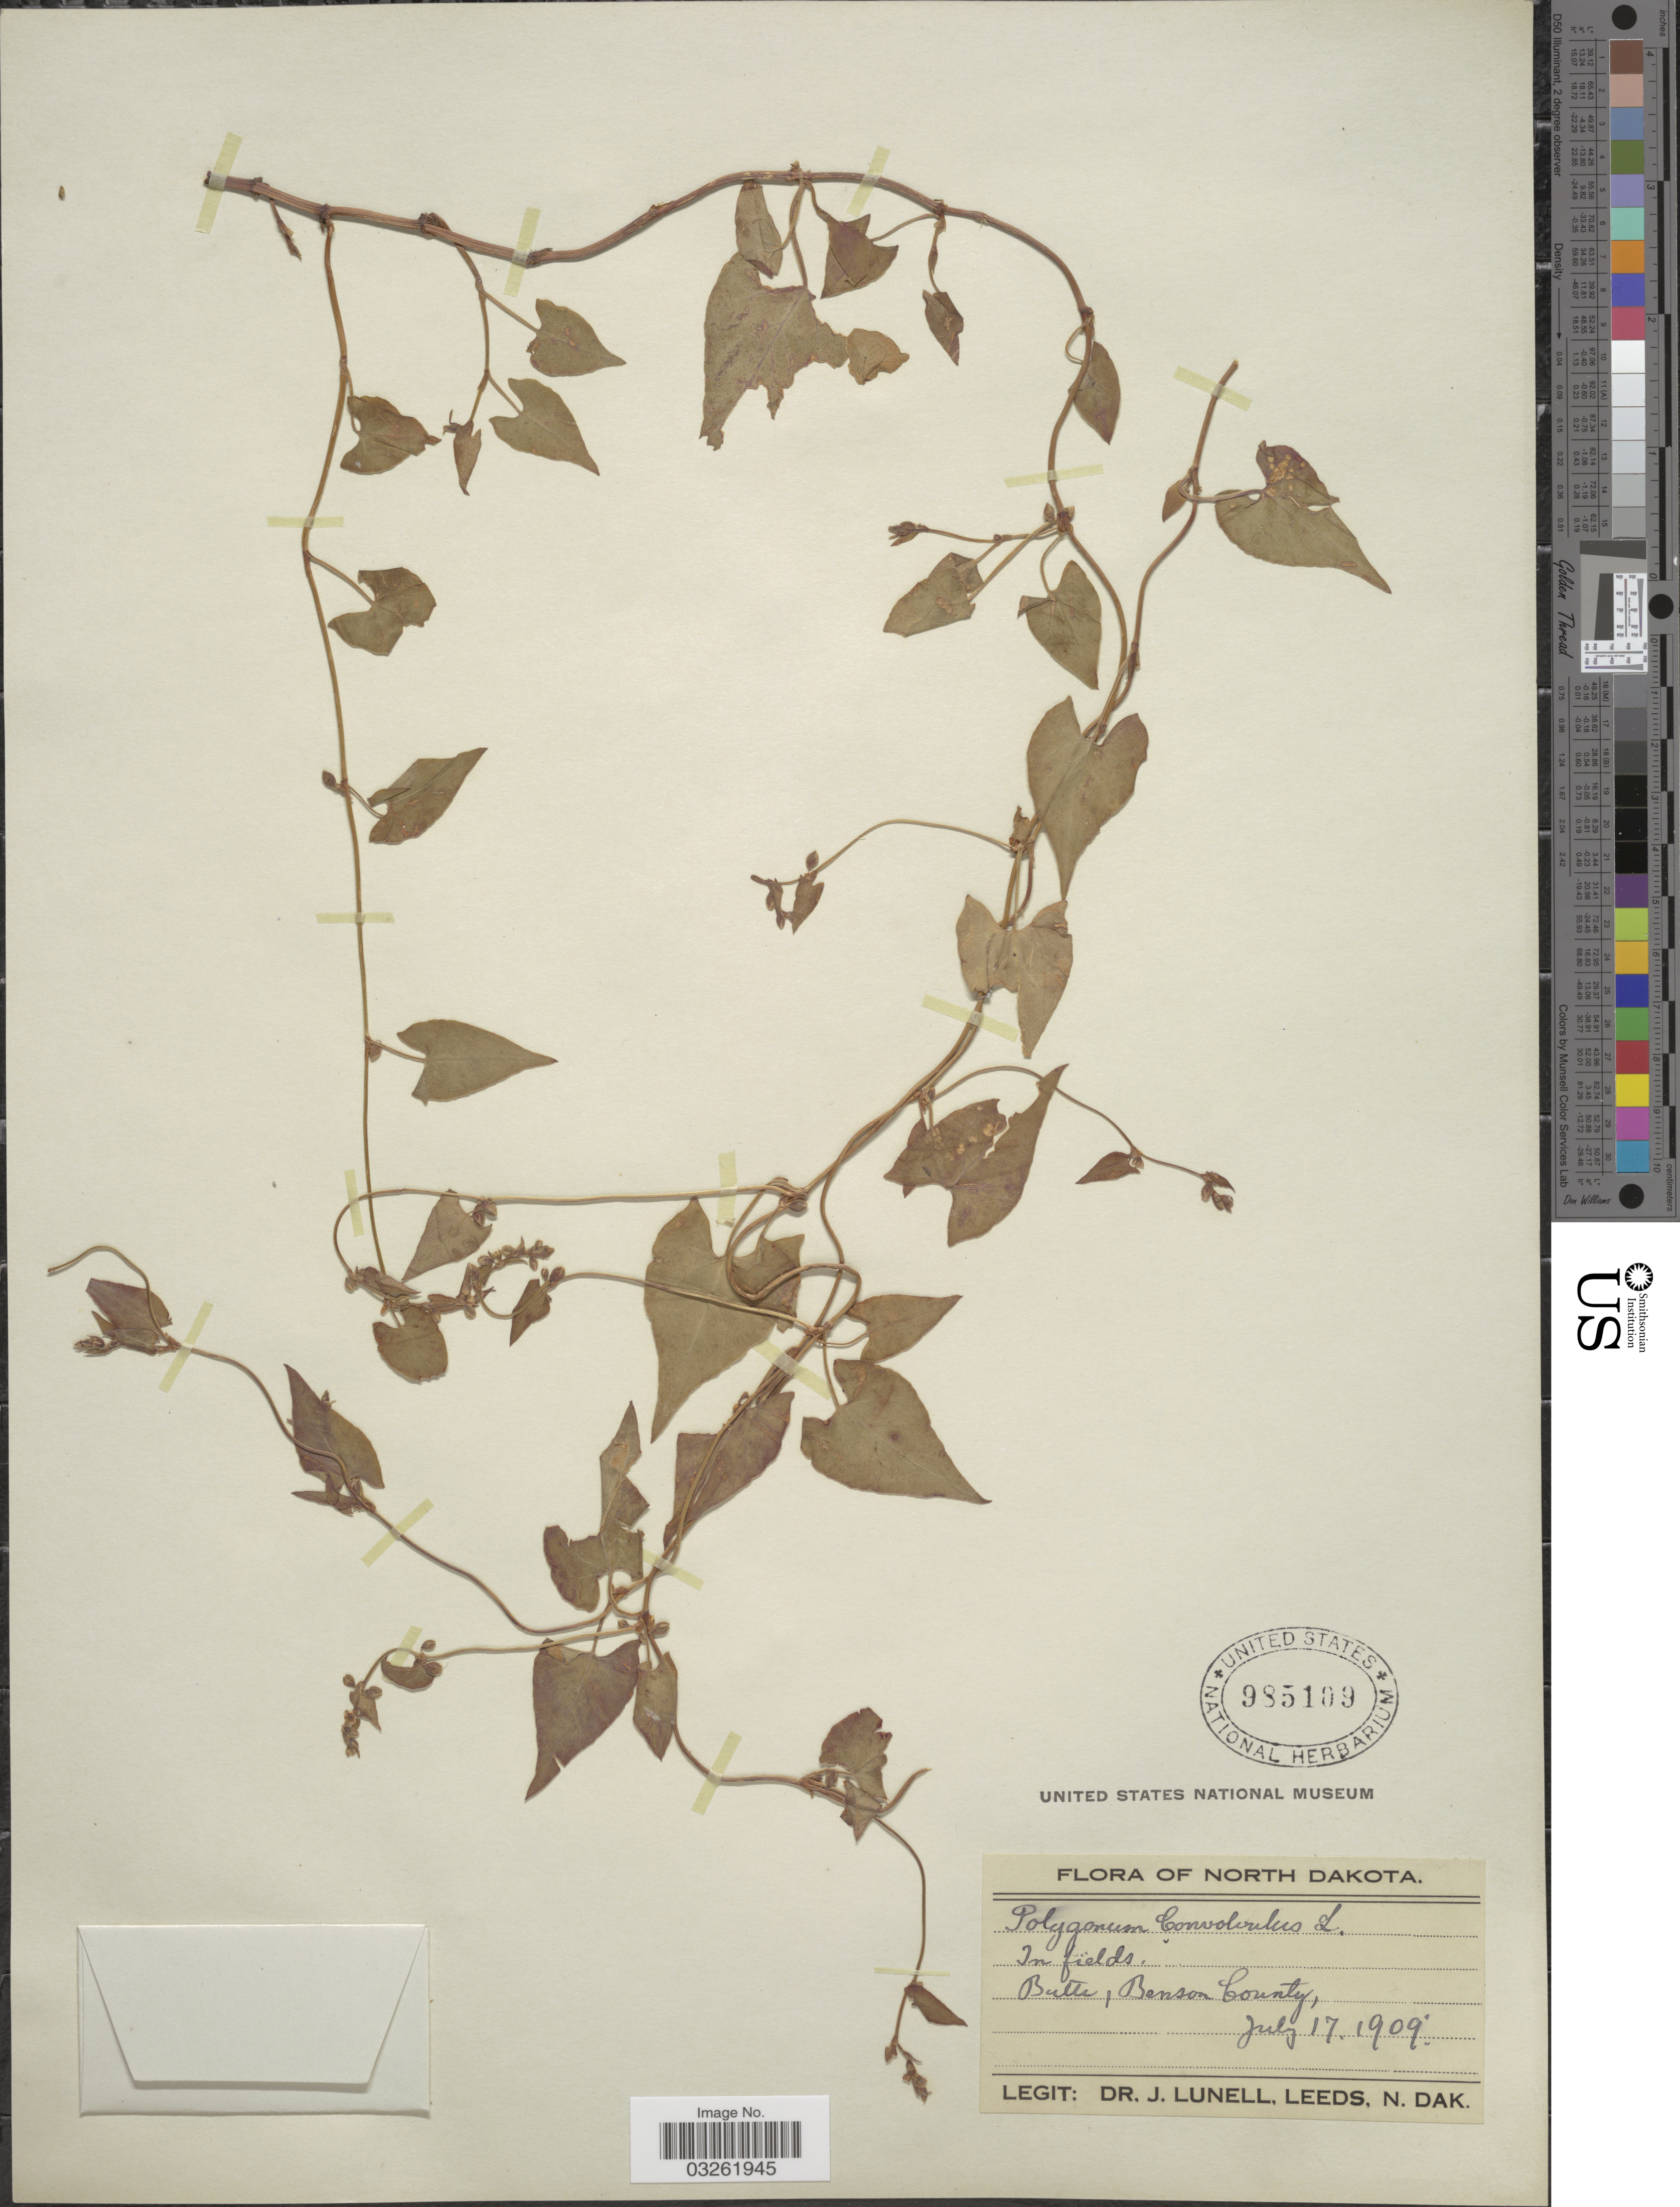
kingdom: Plantae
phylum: Tracheophyta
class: Magnoliopsida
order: Caryophyllales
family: Polygonaceae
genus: Fallopia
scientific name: Fallopia convolvulus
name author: (L.) Á. Löve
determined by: Strong, M. T., (US), Smithsonian Institution - National Museum of Natural History (UNITED STATES)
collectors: J. Lunell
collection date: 1909-07-17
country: United States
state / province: North Dakota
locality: Butte, Benson County.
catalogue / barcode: US 985109